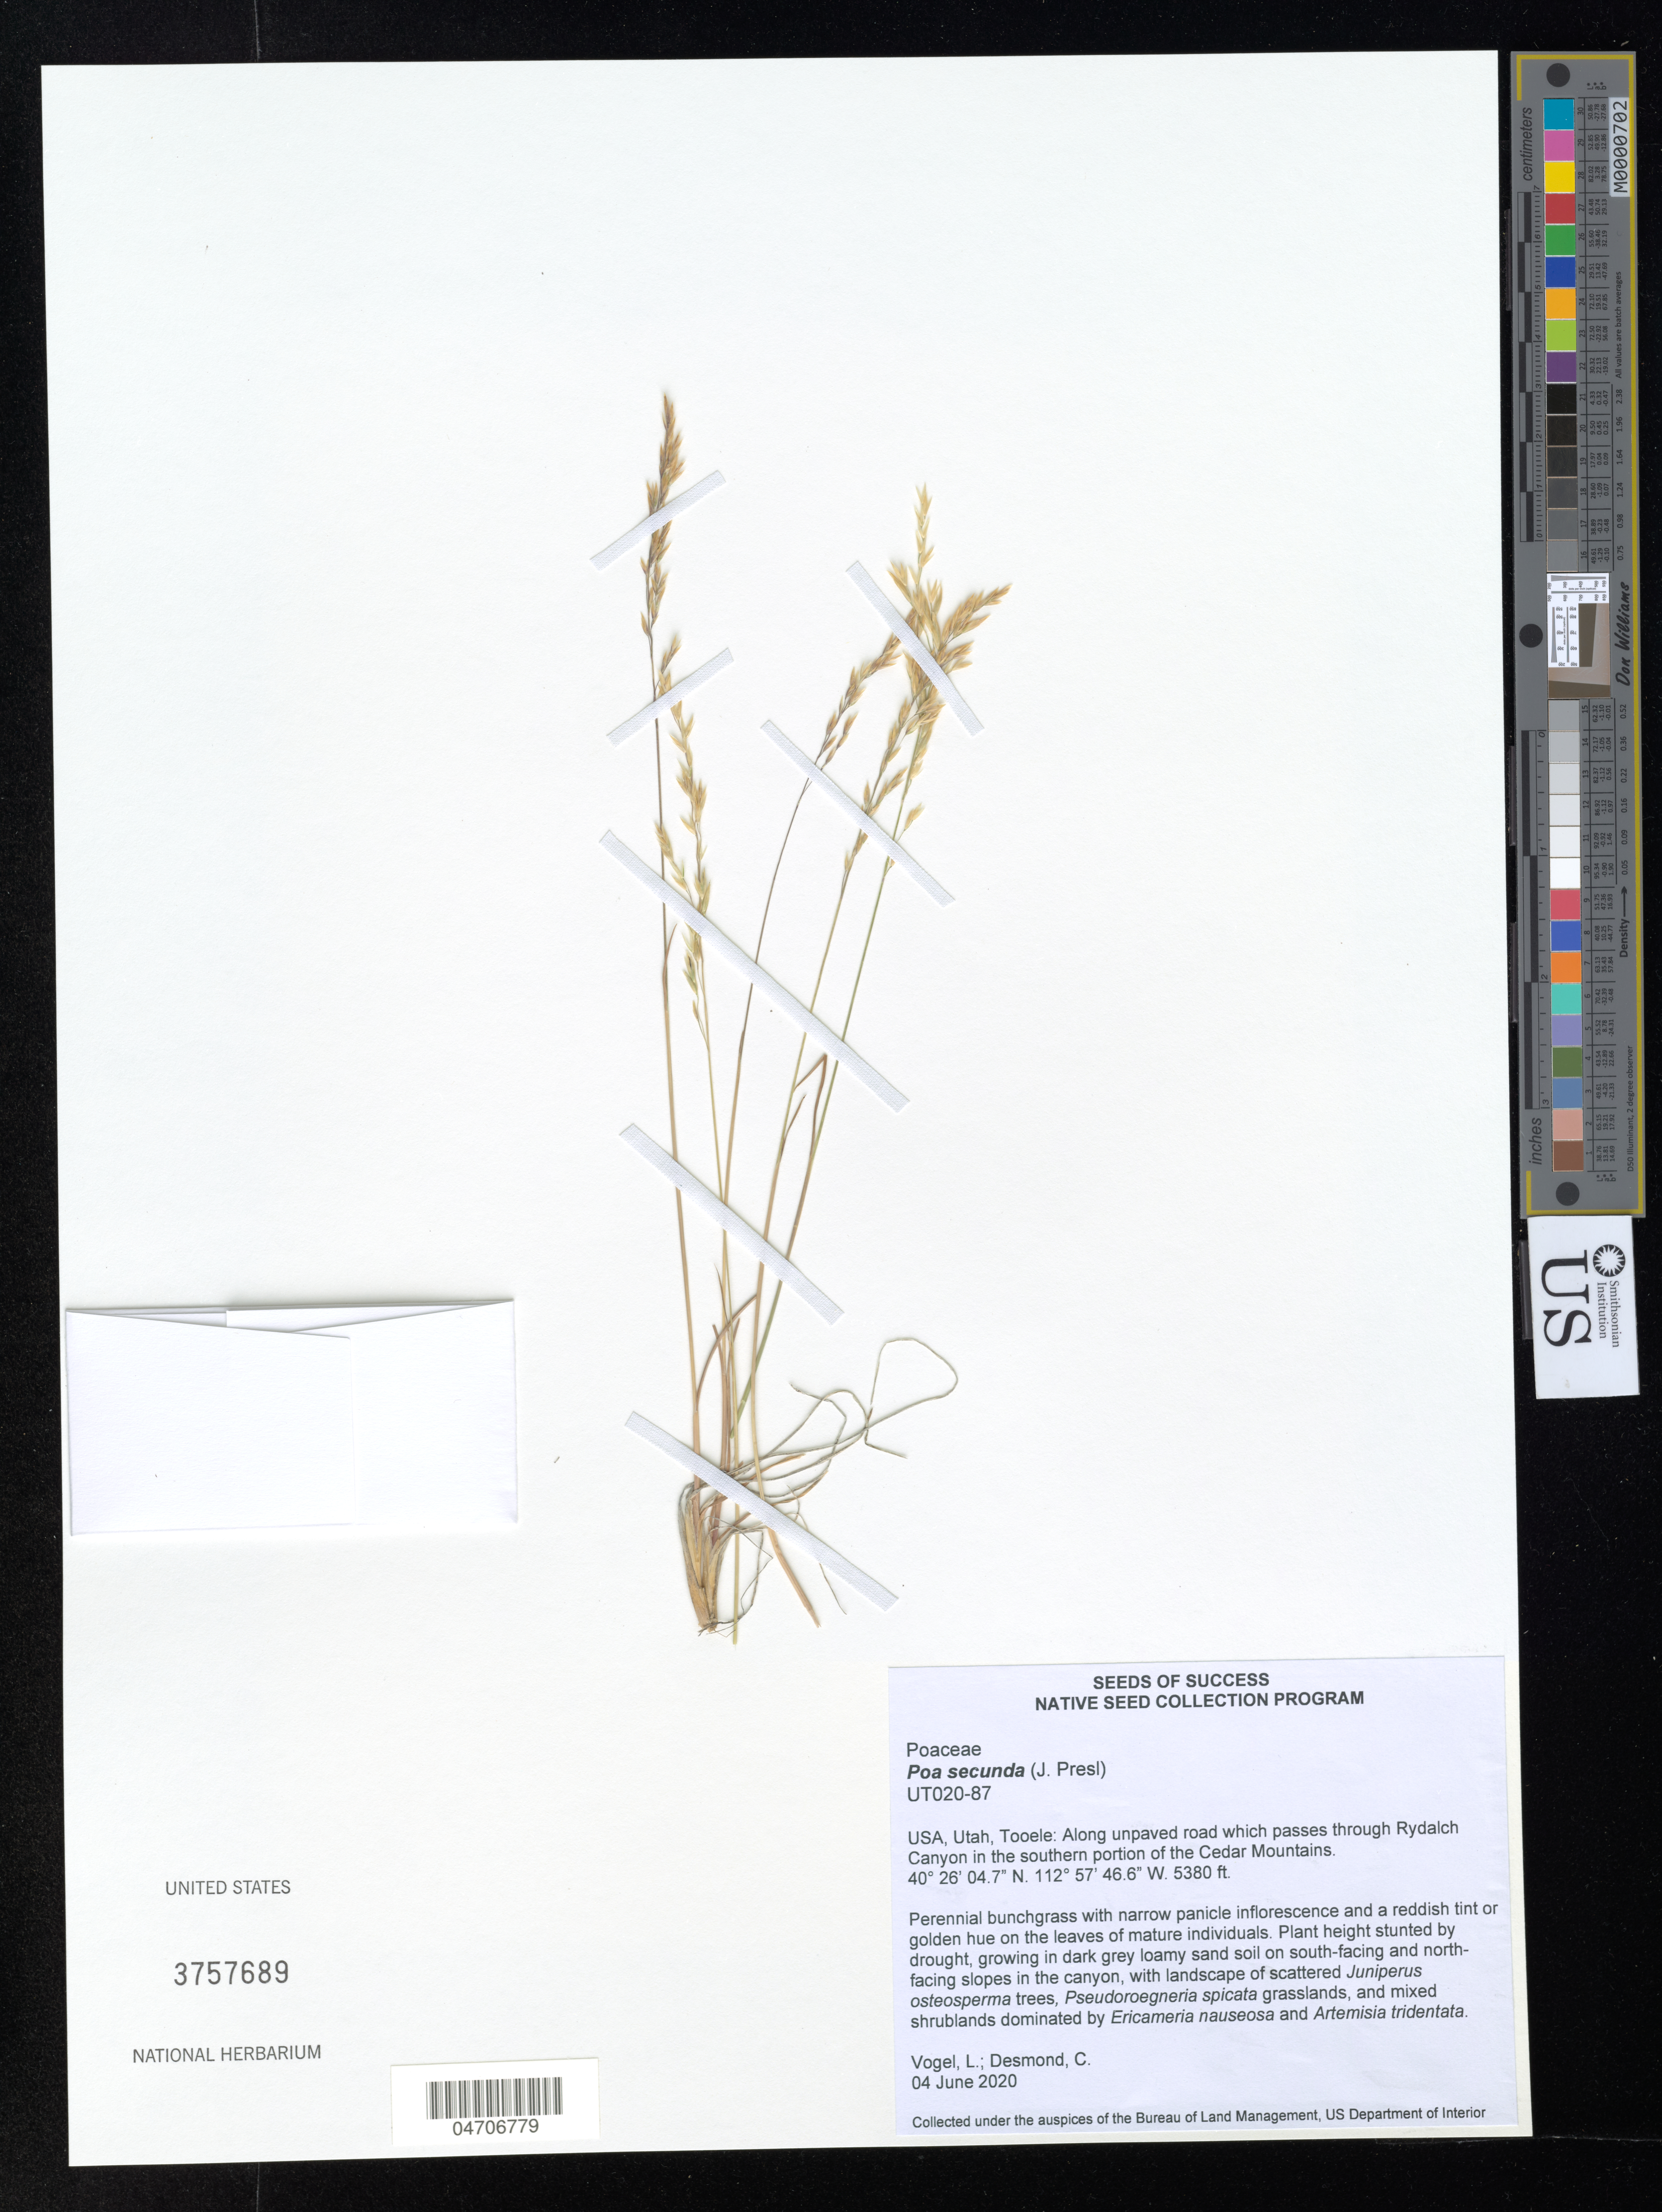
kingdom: Plantae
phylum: Tracheophyta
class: Liliopsida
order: Poales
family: Poaceae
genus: Poa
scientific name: Poa secunda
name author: J. Presl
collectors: L. H. Vogel & C. Desmond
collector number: UT020-87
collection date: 2020-06-04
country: United States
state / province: Utah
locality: Tooele: Along unpaved road which passes through Rydalch Canyon in the southern portion of the Cedar Mountains. On south-facing and north-facing slopes in the canyon.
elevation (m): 1640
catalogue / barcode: US 3757689